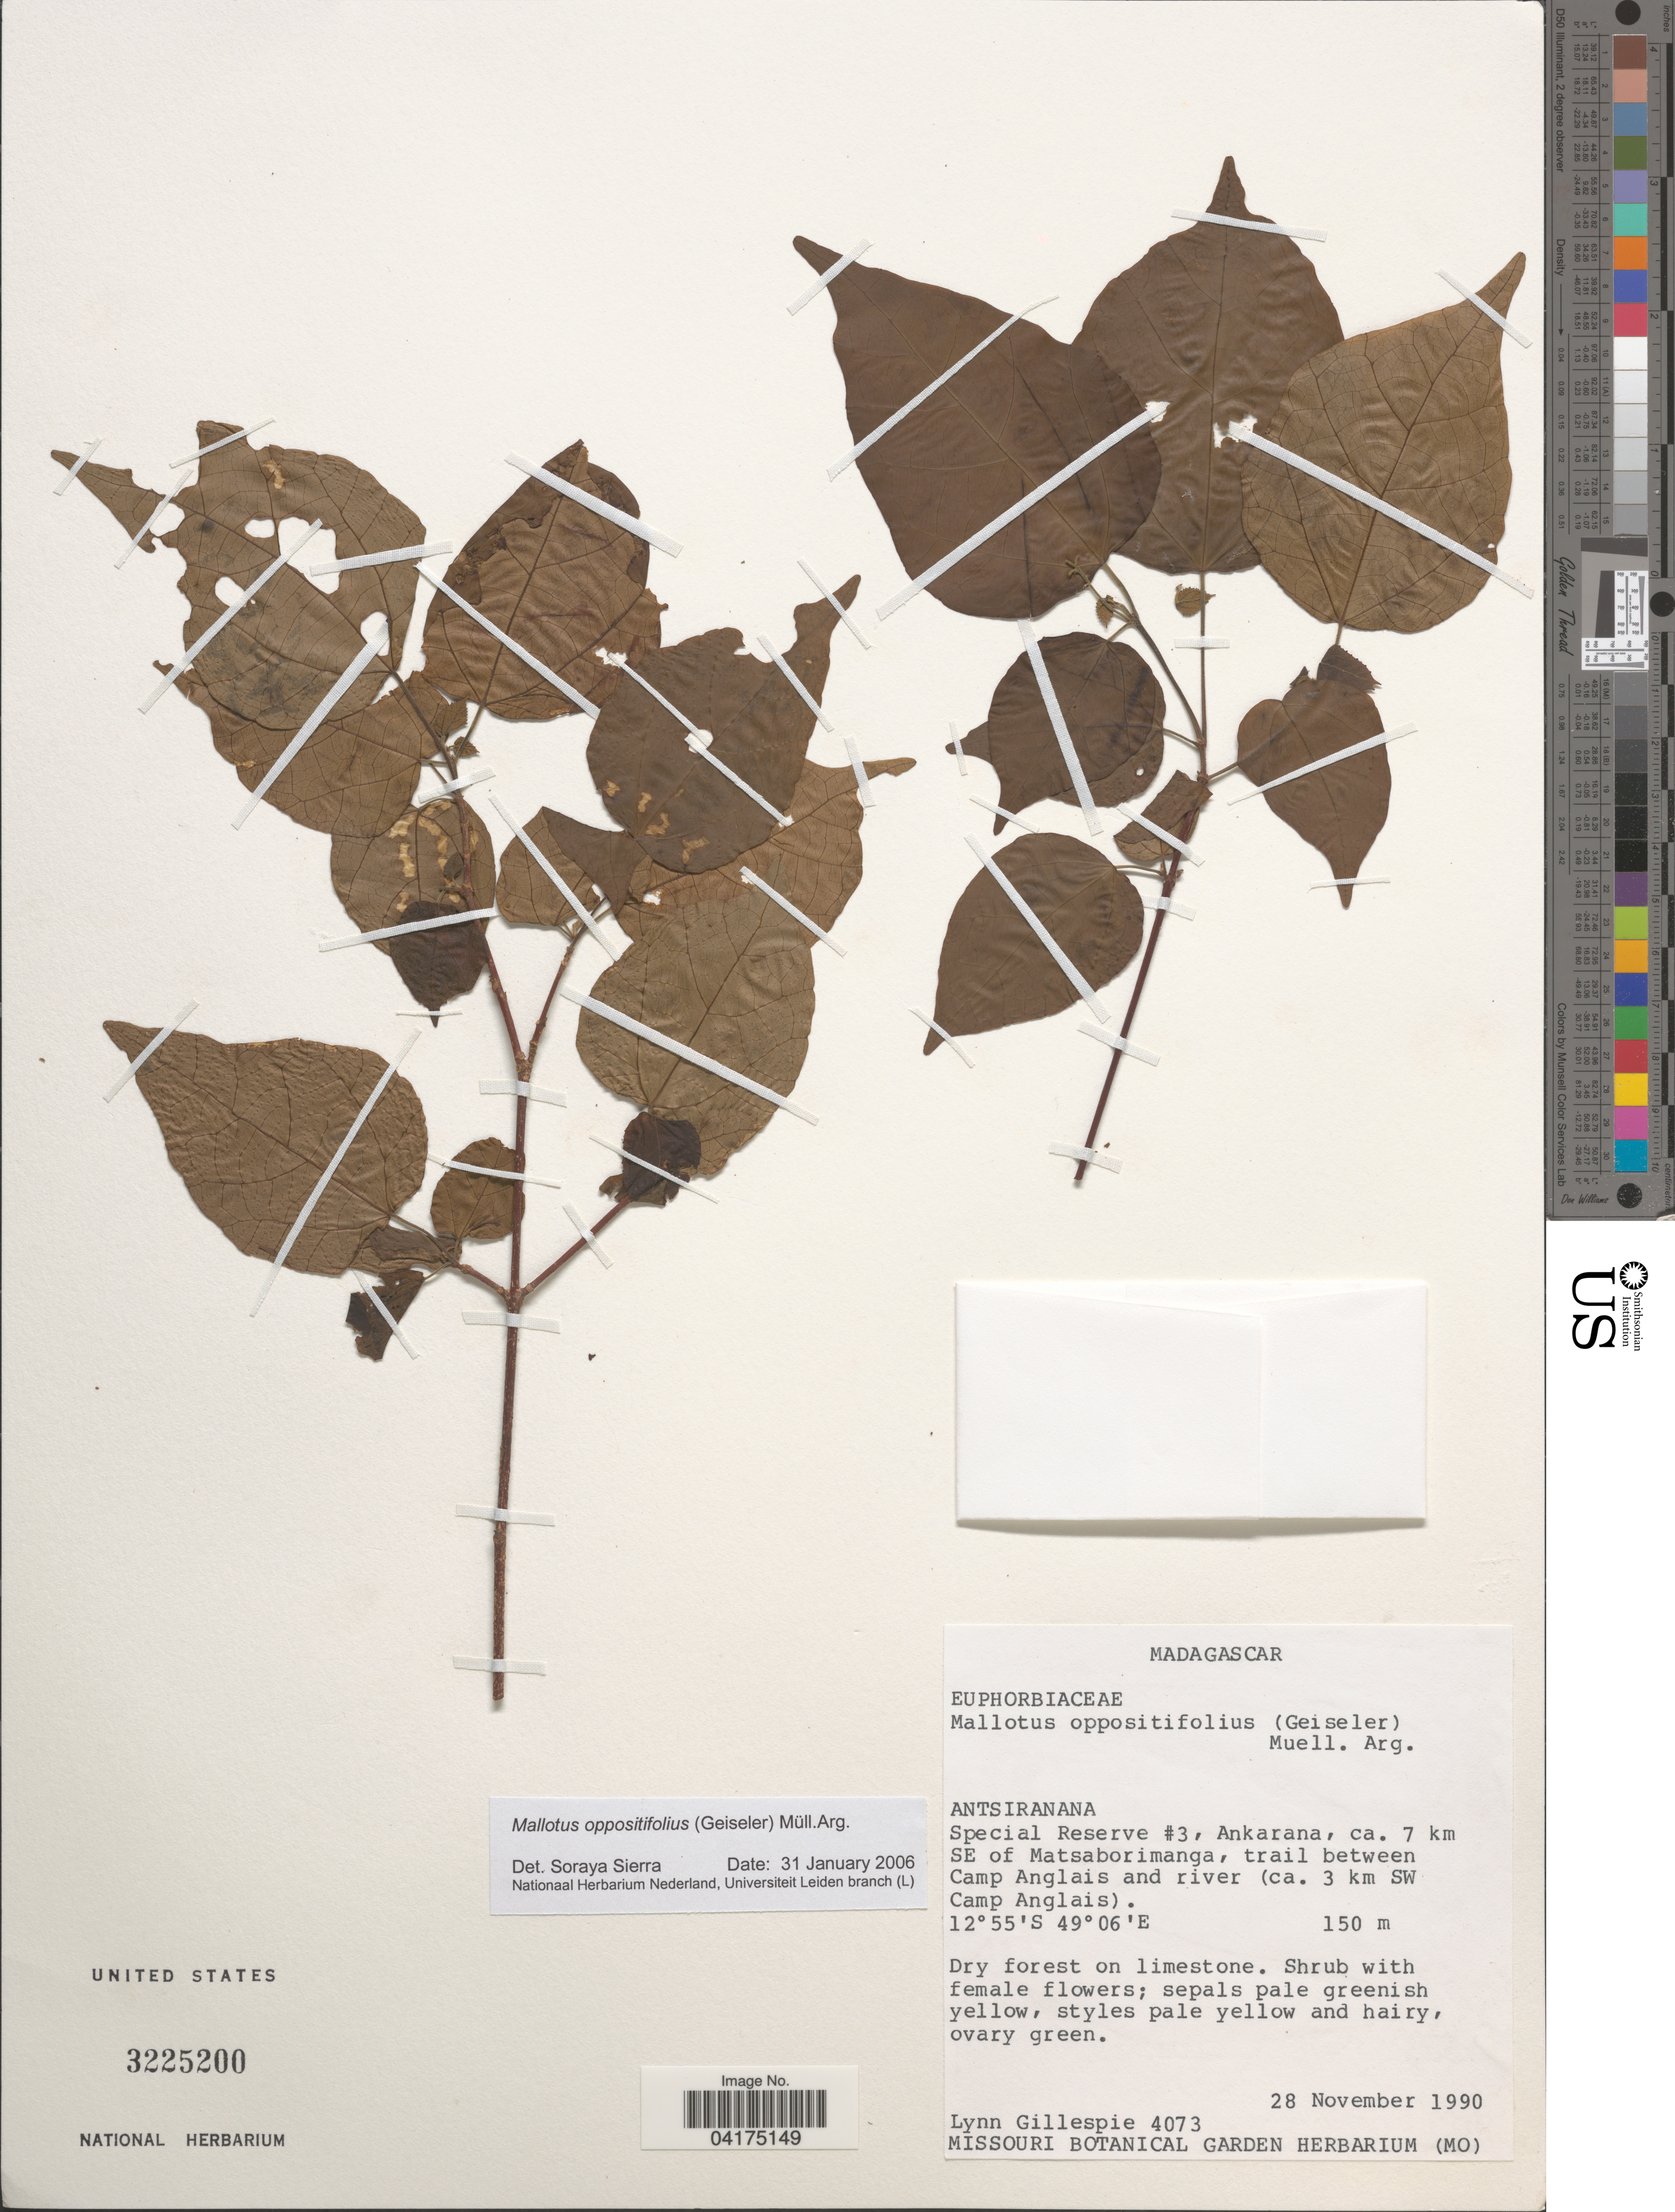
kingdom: Plantae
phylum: Tracheophyta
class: Magnoliopsida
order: Malpighiales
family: Euphorbiaceae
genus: Mallotus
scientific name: Mallotus oppositifolius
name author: (Geiseler) Müll. Arg.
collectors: L. J. Gillespie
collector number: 4073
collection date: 1990-11-28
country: Madagascar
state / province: Diana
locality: Special Reserve #3, Ankarana, ca. 7 km SE of Matsaborimanga, trail between Camp Anglais and river (ca. 3 km SW Camp Anglais).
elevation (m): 150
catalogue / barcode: US 3225200